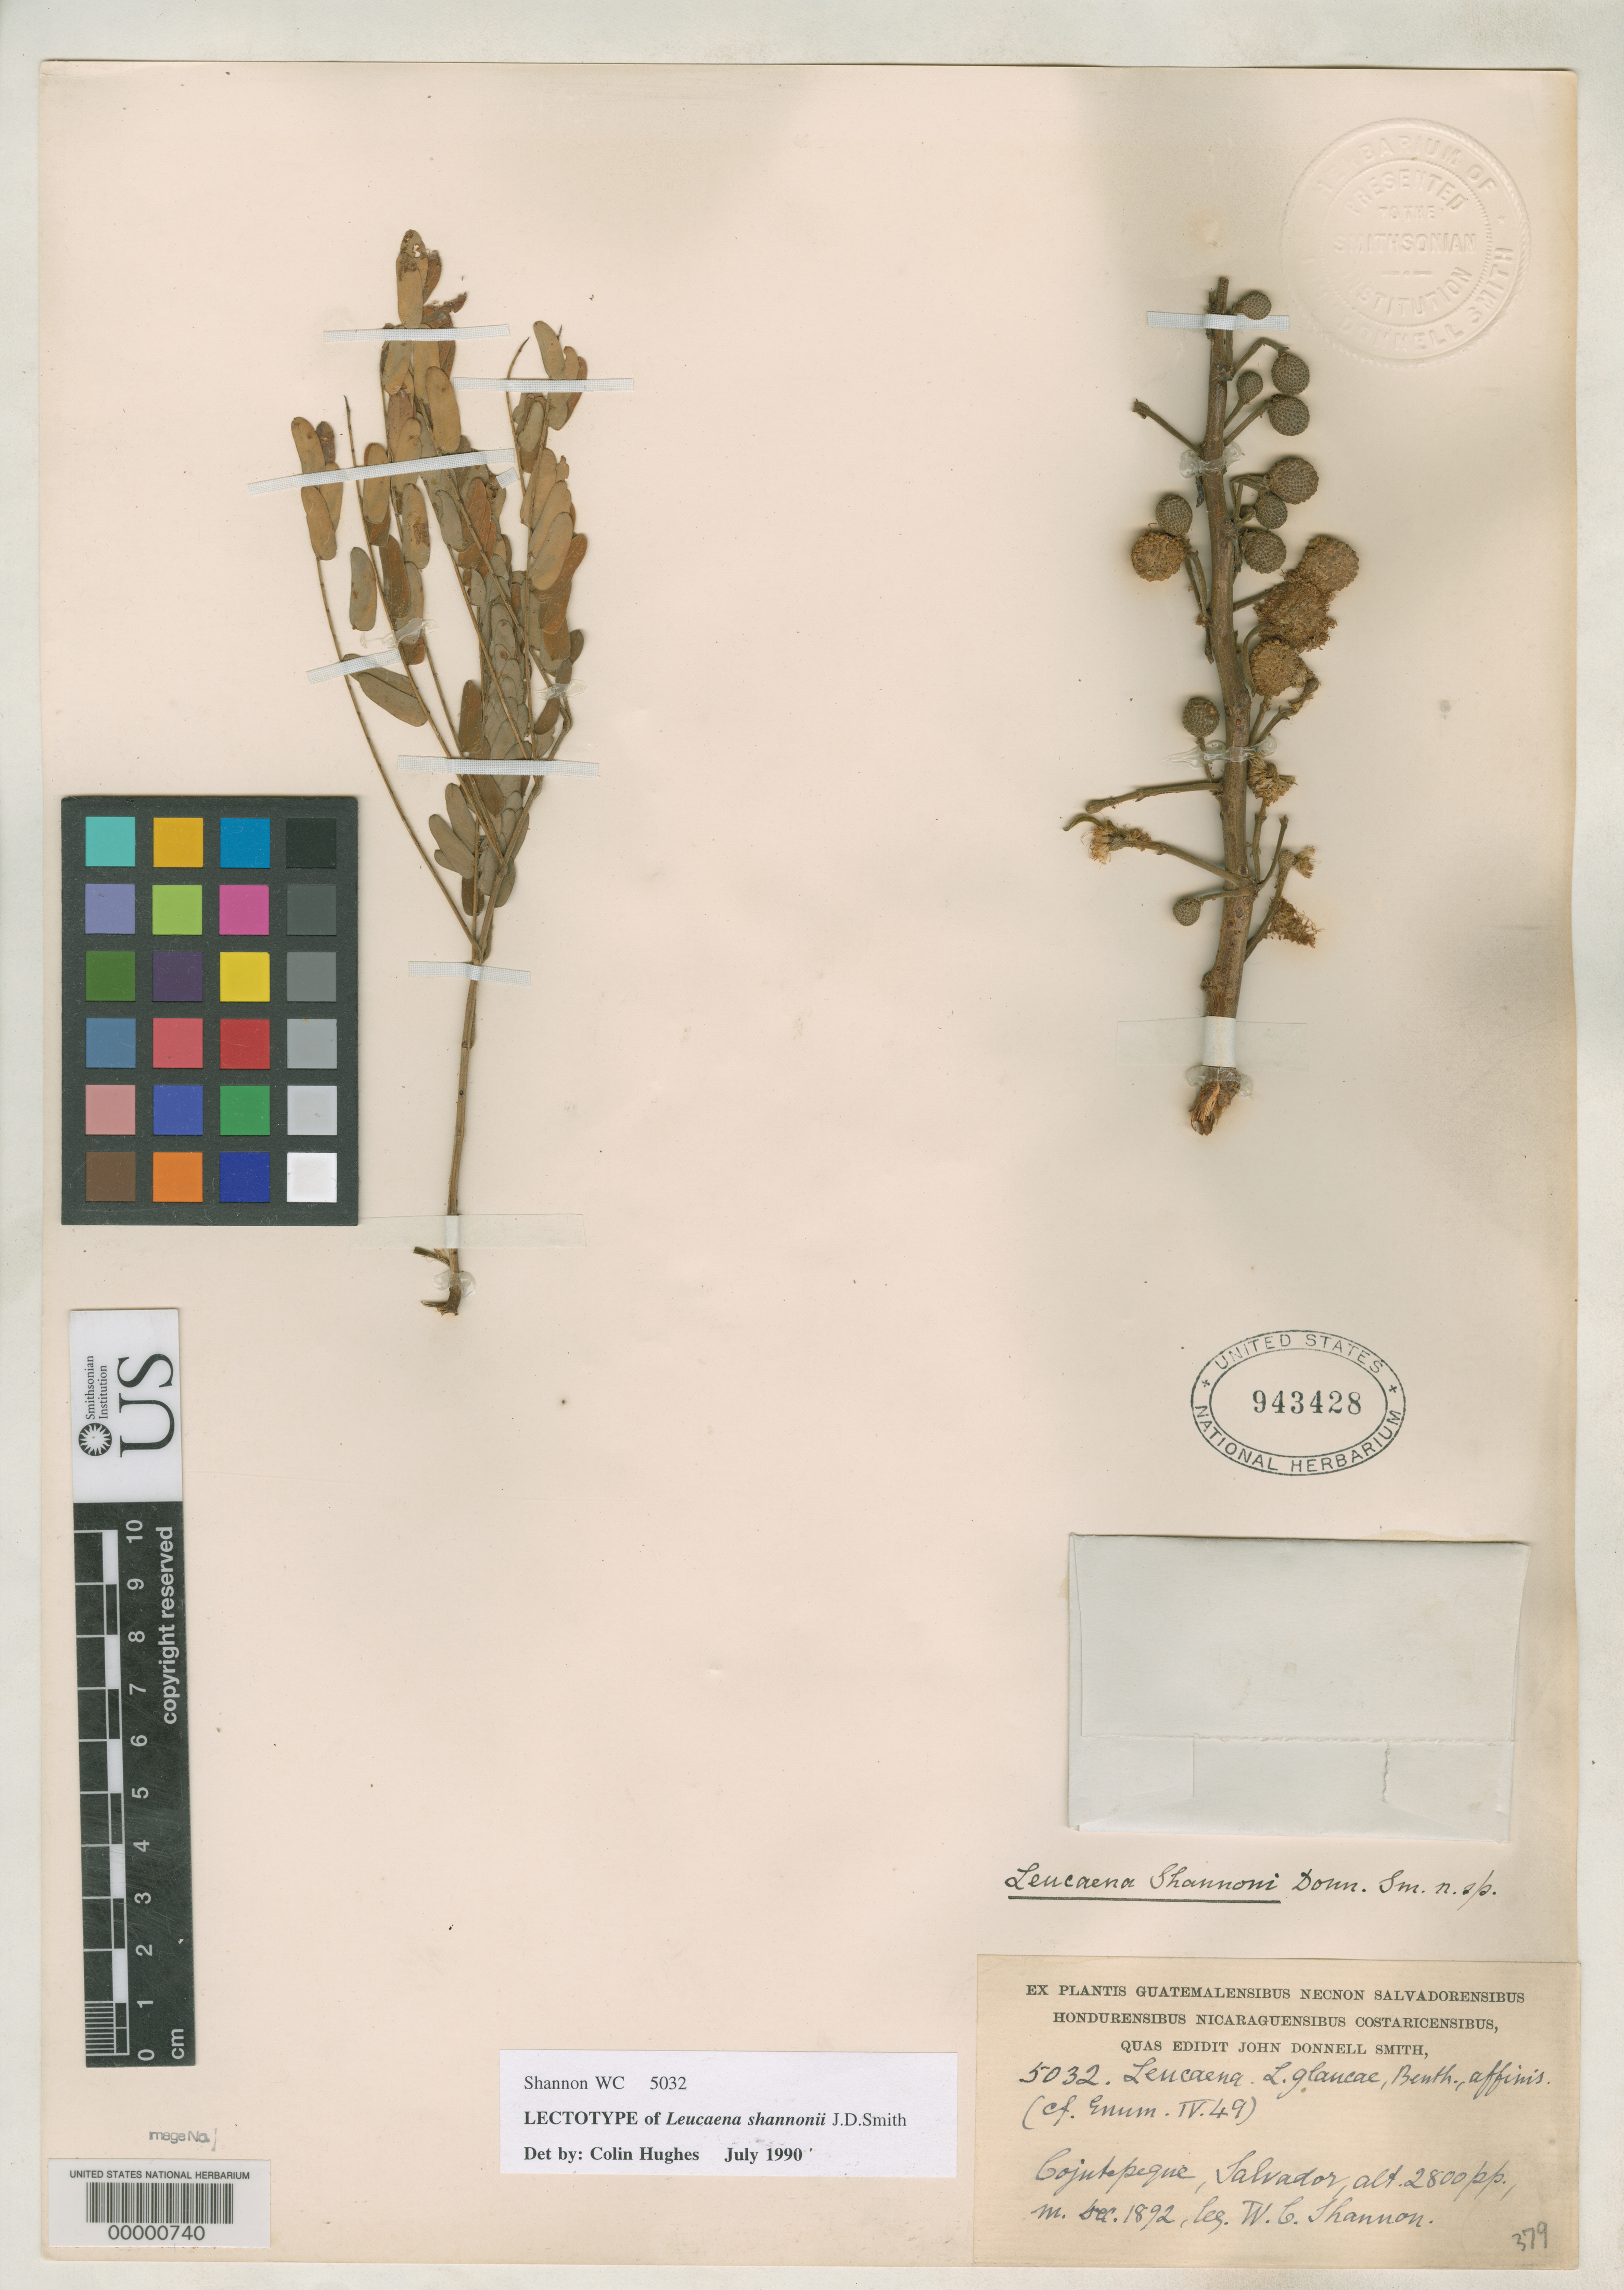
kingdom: Plantae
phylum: Tracheophyta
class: Magnoliopsida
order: Fabales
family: Fabaceae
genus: Leucaena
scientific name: Leucaena shannonii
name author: Donn. Sm.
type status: Syntype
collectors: W. C. Shannon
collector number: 5032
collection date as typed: Dec 1892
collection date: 1892-12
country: El Salvador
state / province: Cuscatlán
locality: Cojutepeque.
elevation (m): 853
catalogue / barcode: US 943428